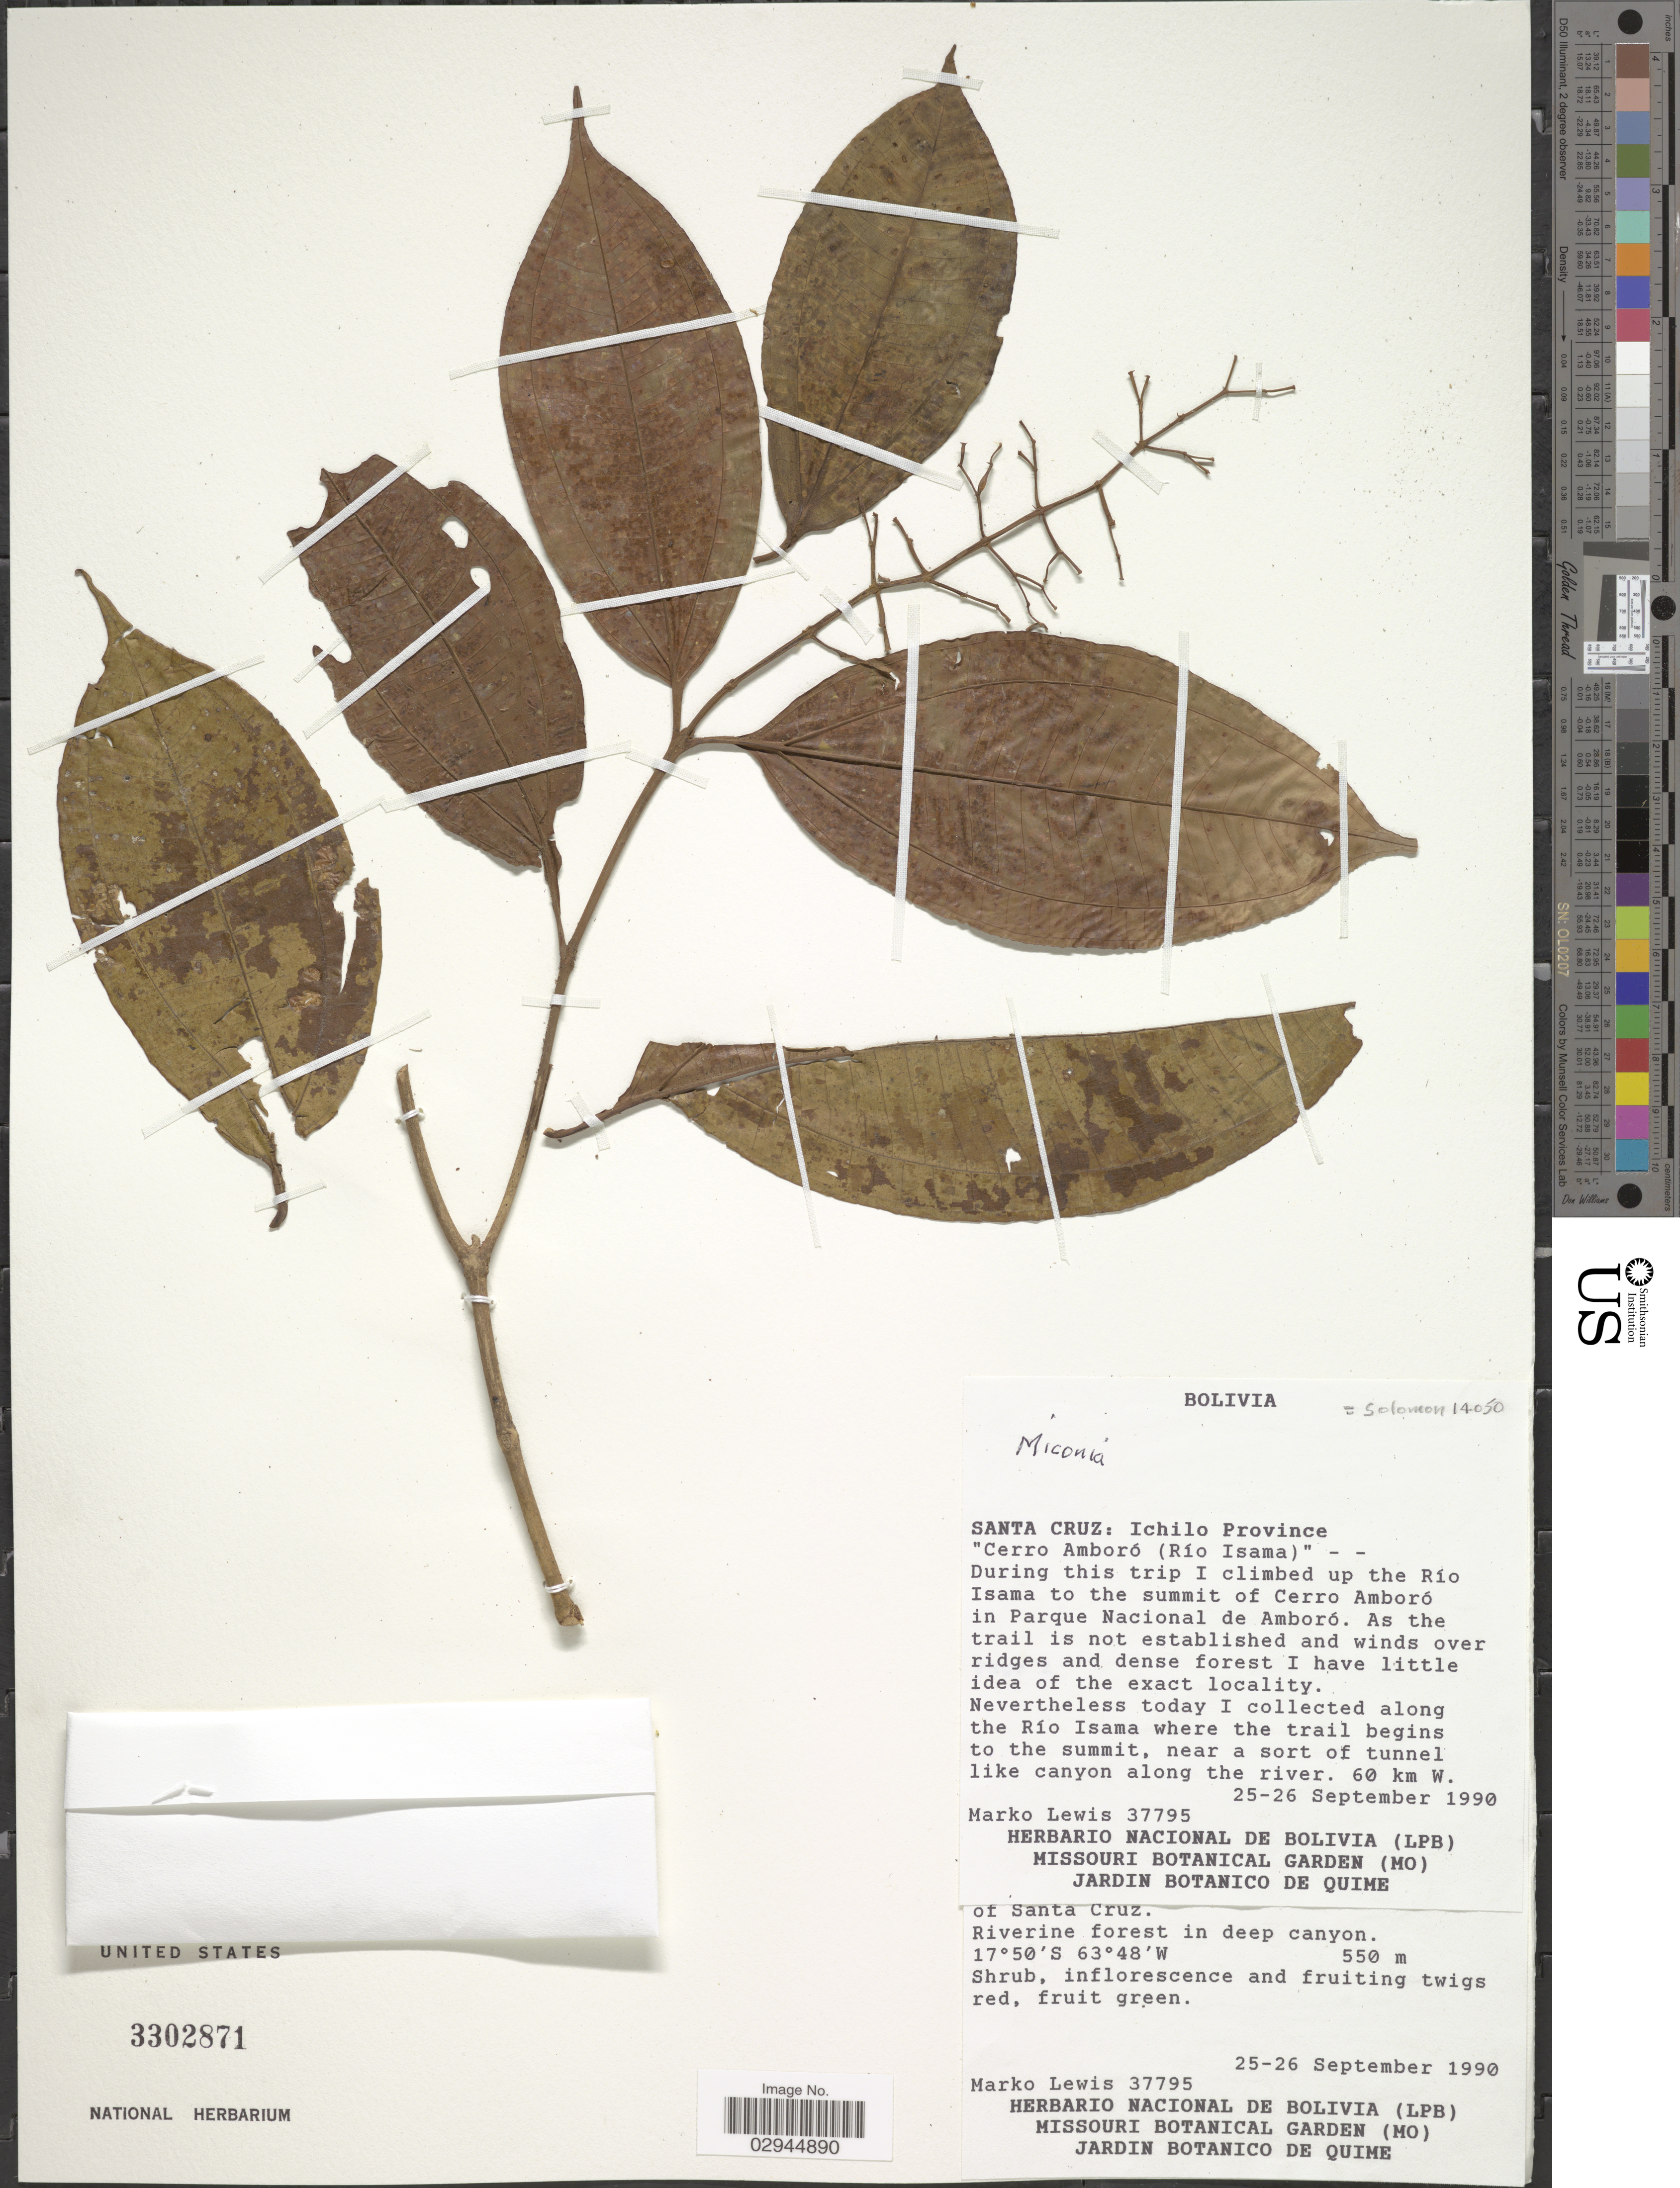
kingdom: Plantae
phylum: Tracheophyta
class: Magnoliopsida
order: Myrtales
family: Melastomataceae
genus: Miconia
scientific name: Miconia sp.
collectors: M. A. Lewis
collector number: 37795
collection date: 1990-09-25/1990-09-26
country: Bolivia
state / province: Santa Cruz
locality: Ichilo Province. "Cerro Amboró (Río Isama)"- - During this trip I climbed up the Río Isama to the summit of Cerro Amboró in Parque Nacional de Amboró. Along the Río Asama where the trail begins to the summit, near a sort of tunnel like canyon along the river. 60 km W. of Santa Cruz.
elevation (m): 550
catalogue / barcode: US 3302871